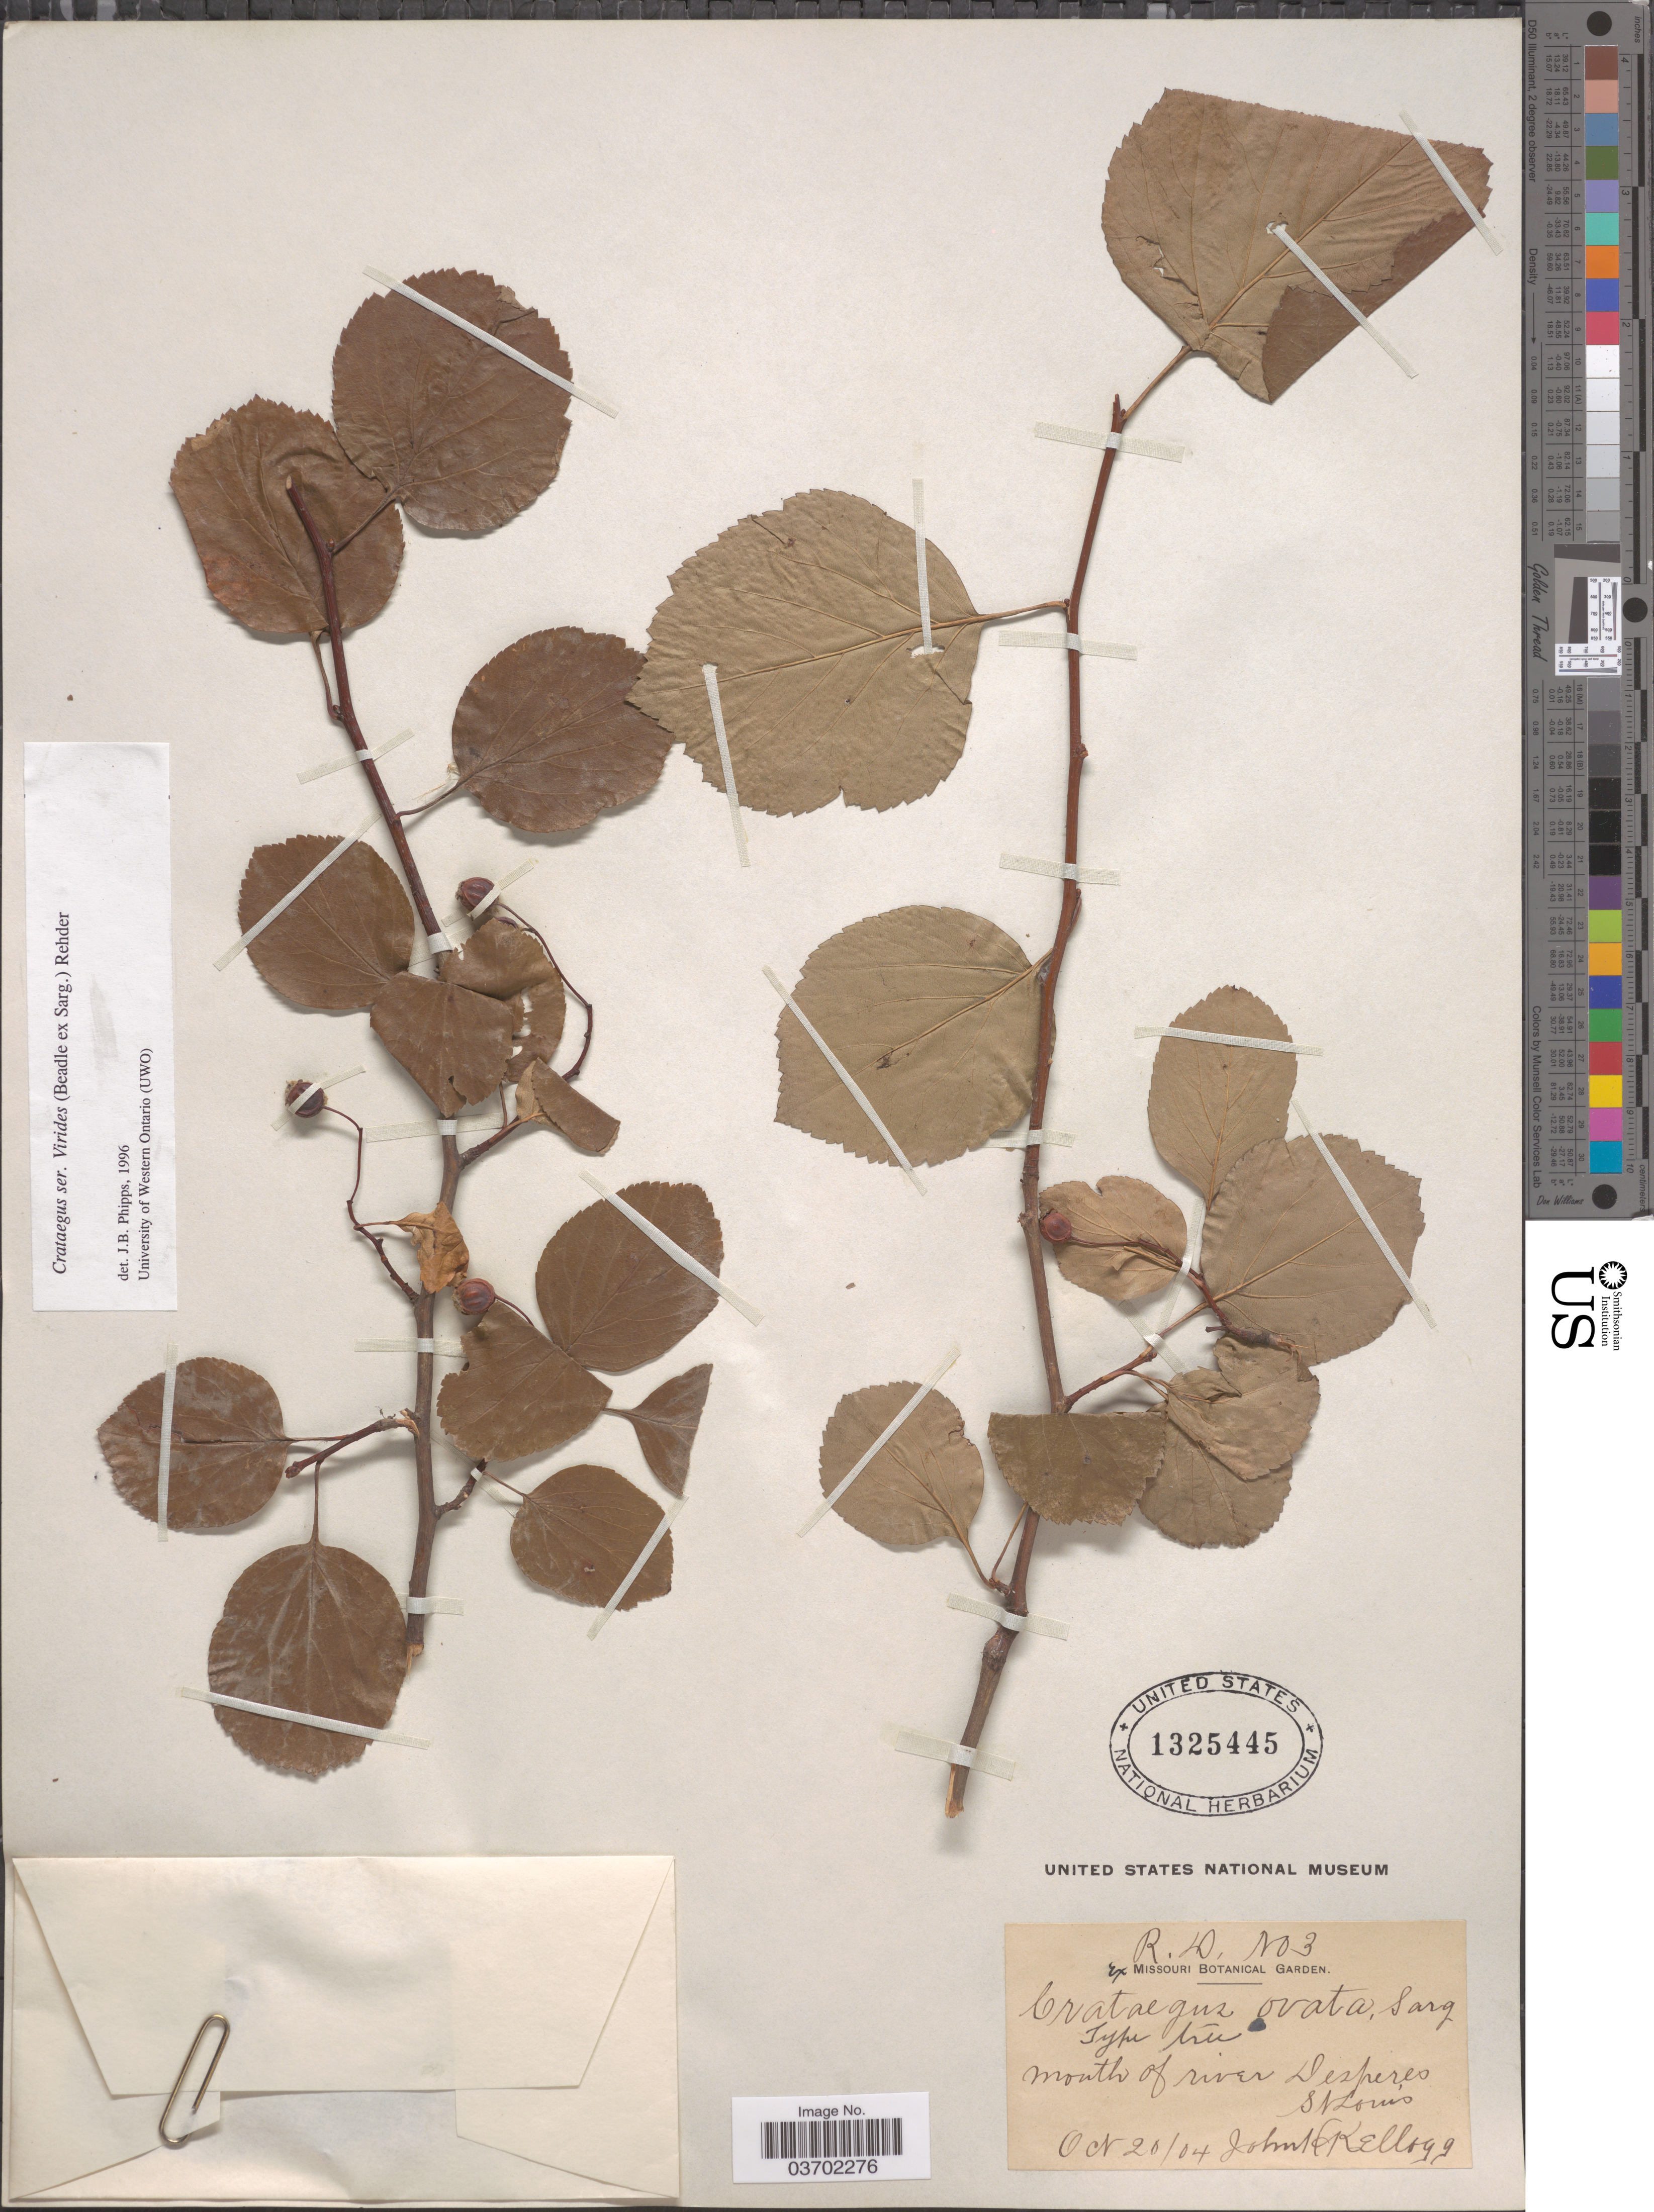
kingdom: Plantae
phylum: Tracheophyta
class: Magnoliopsida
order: Rosales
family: Rosaceae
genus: Crataegus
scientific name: Crataegus viridis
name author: L.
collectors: J. H. Kellogg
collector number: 3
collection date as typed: Transcribed d/m/y: 20/10/4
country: United States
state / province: Missouri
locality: Mouth of river Desperes. St. Louis.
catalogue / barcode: US 1325445